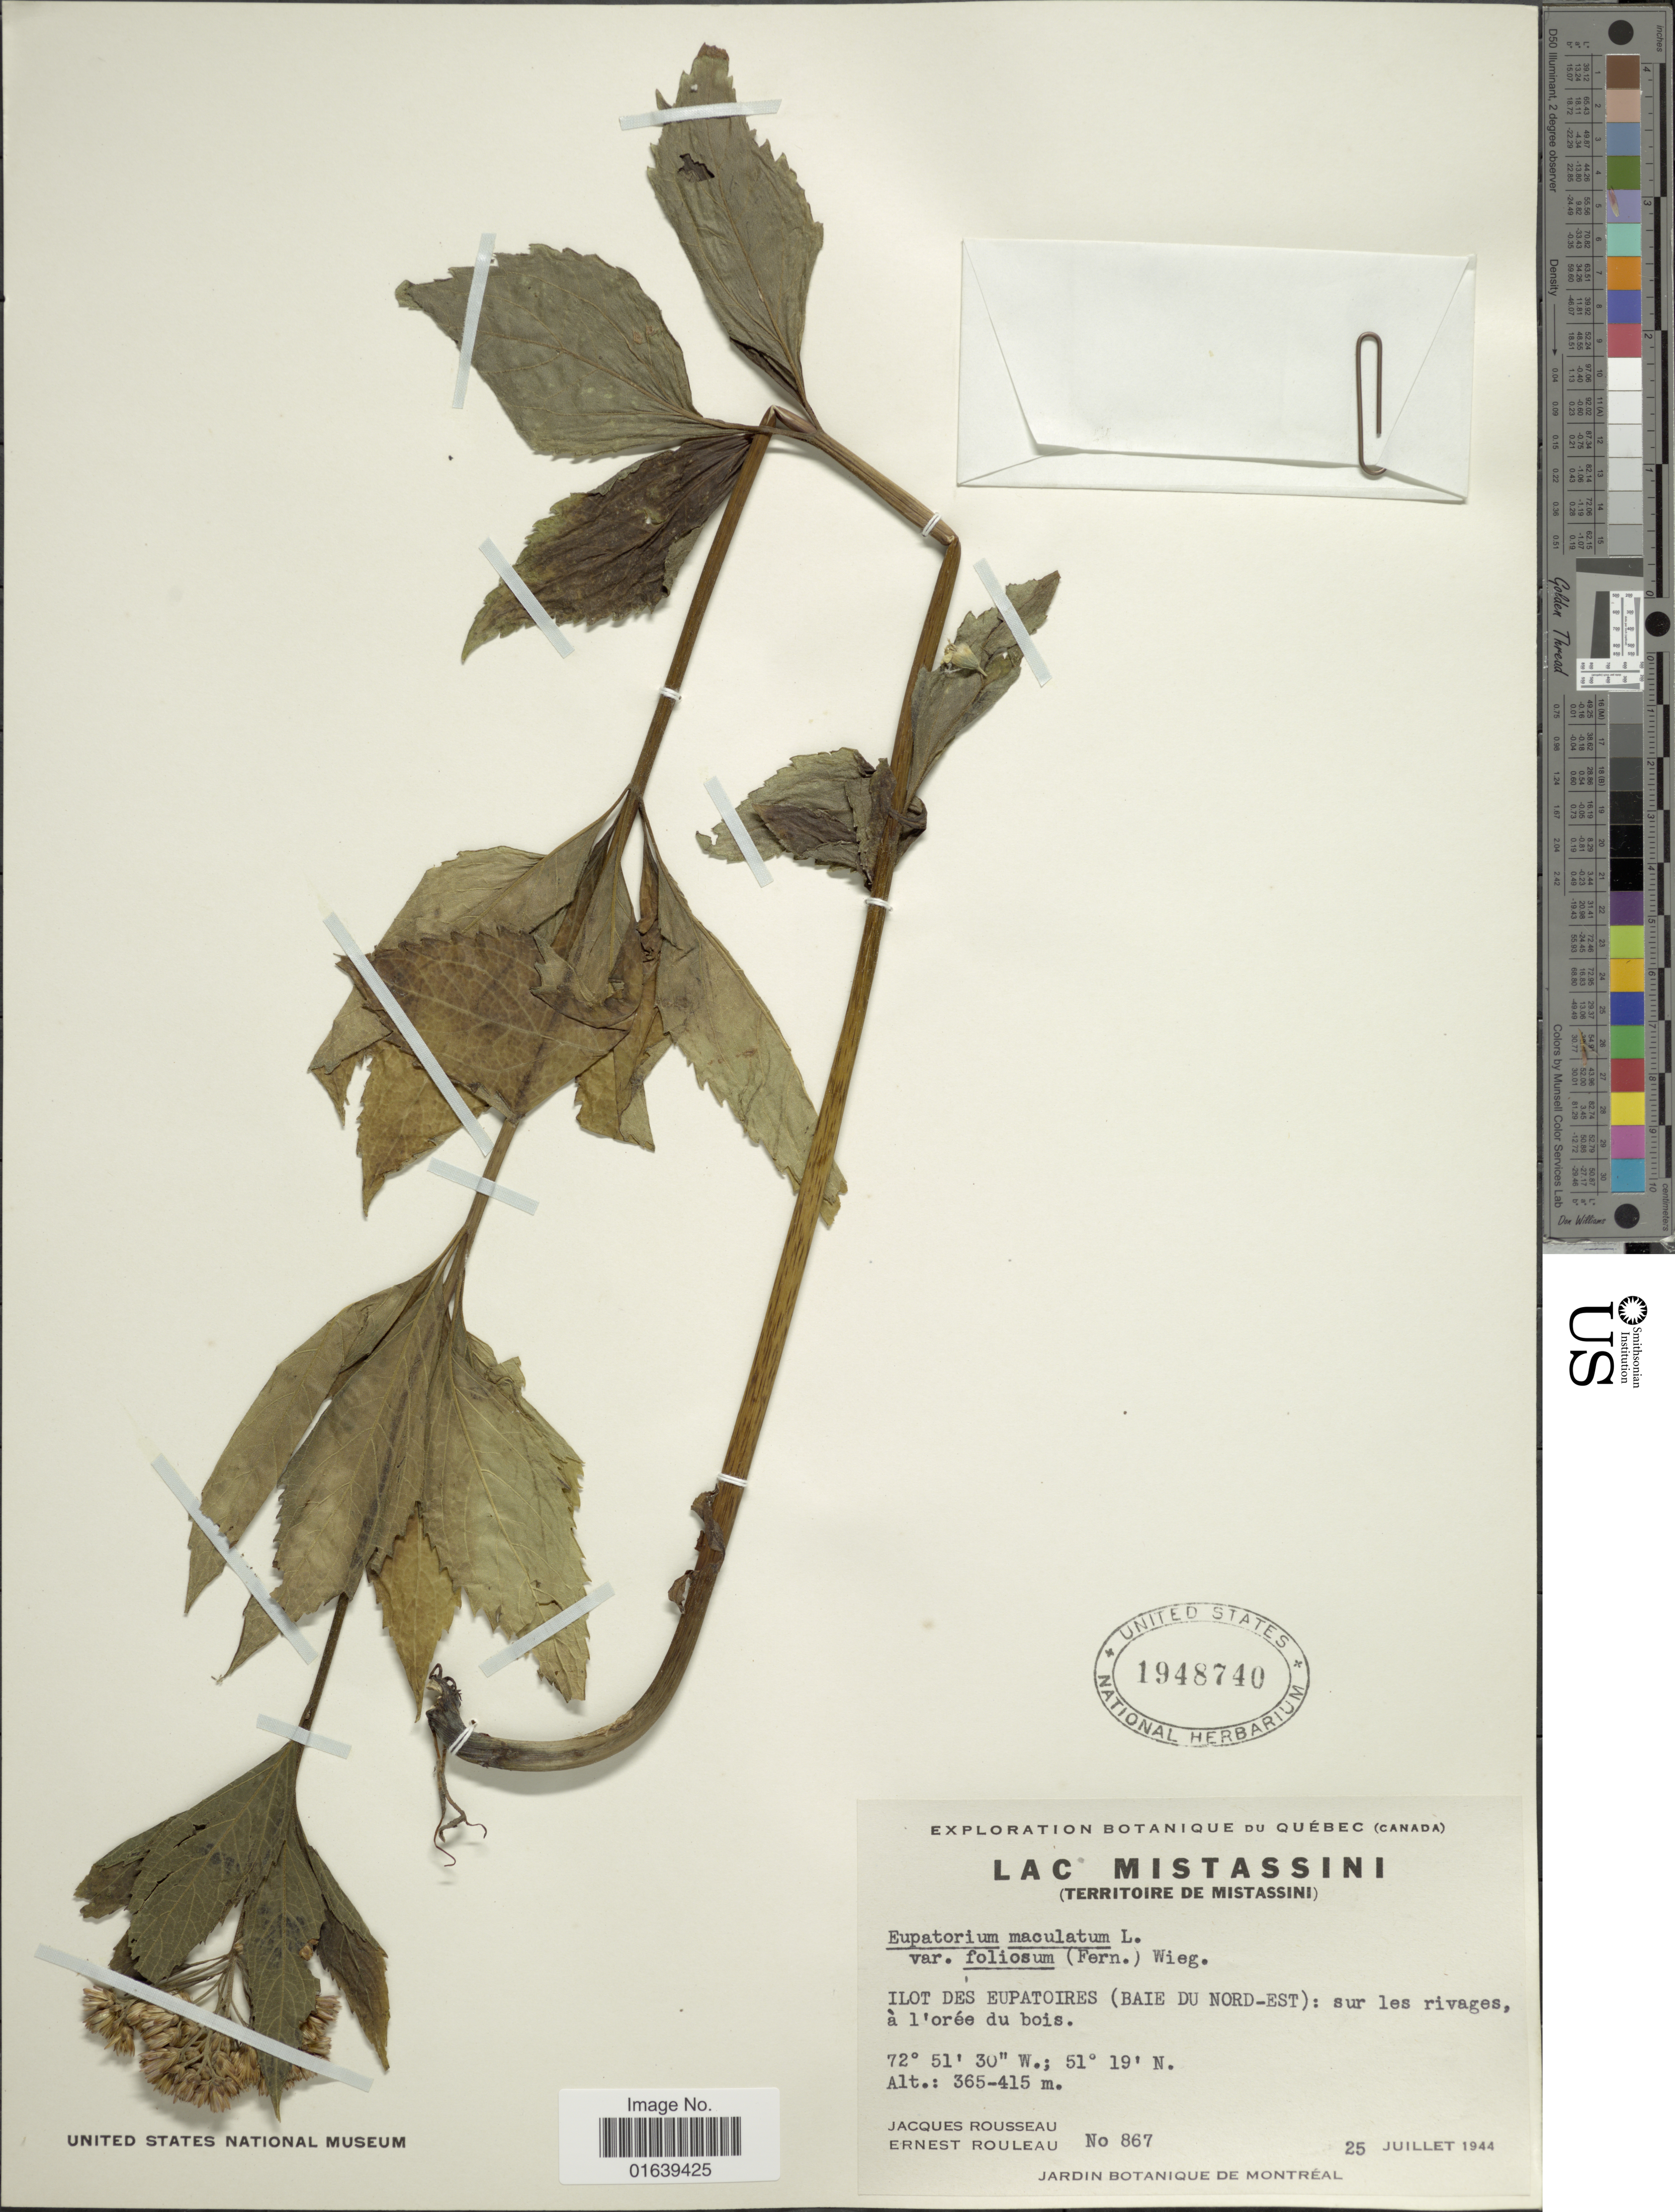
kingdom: Plantae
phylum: Tracheophyta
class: Magnoliopsida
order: Asterales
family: Asteraceae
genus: Eupatorium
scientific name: Eupatorium maculatum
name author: L.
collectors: J. Rousseau & J. Rouleau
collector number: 867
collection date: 1944-07-25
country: Canada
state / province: Quebec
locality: Quebec (Canada) Lac Mistassini (Territoire De Mistasini). Ilot des Eupatoires (Baie Du Nord-Est): sur les rivages, a l'oree du bois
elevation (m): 365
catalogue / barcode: US 1948740